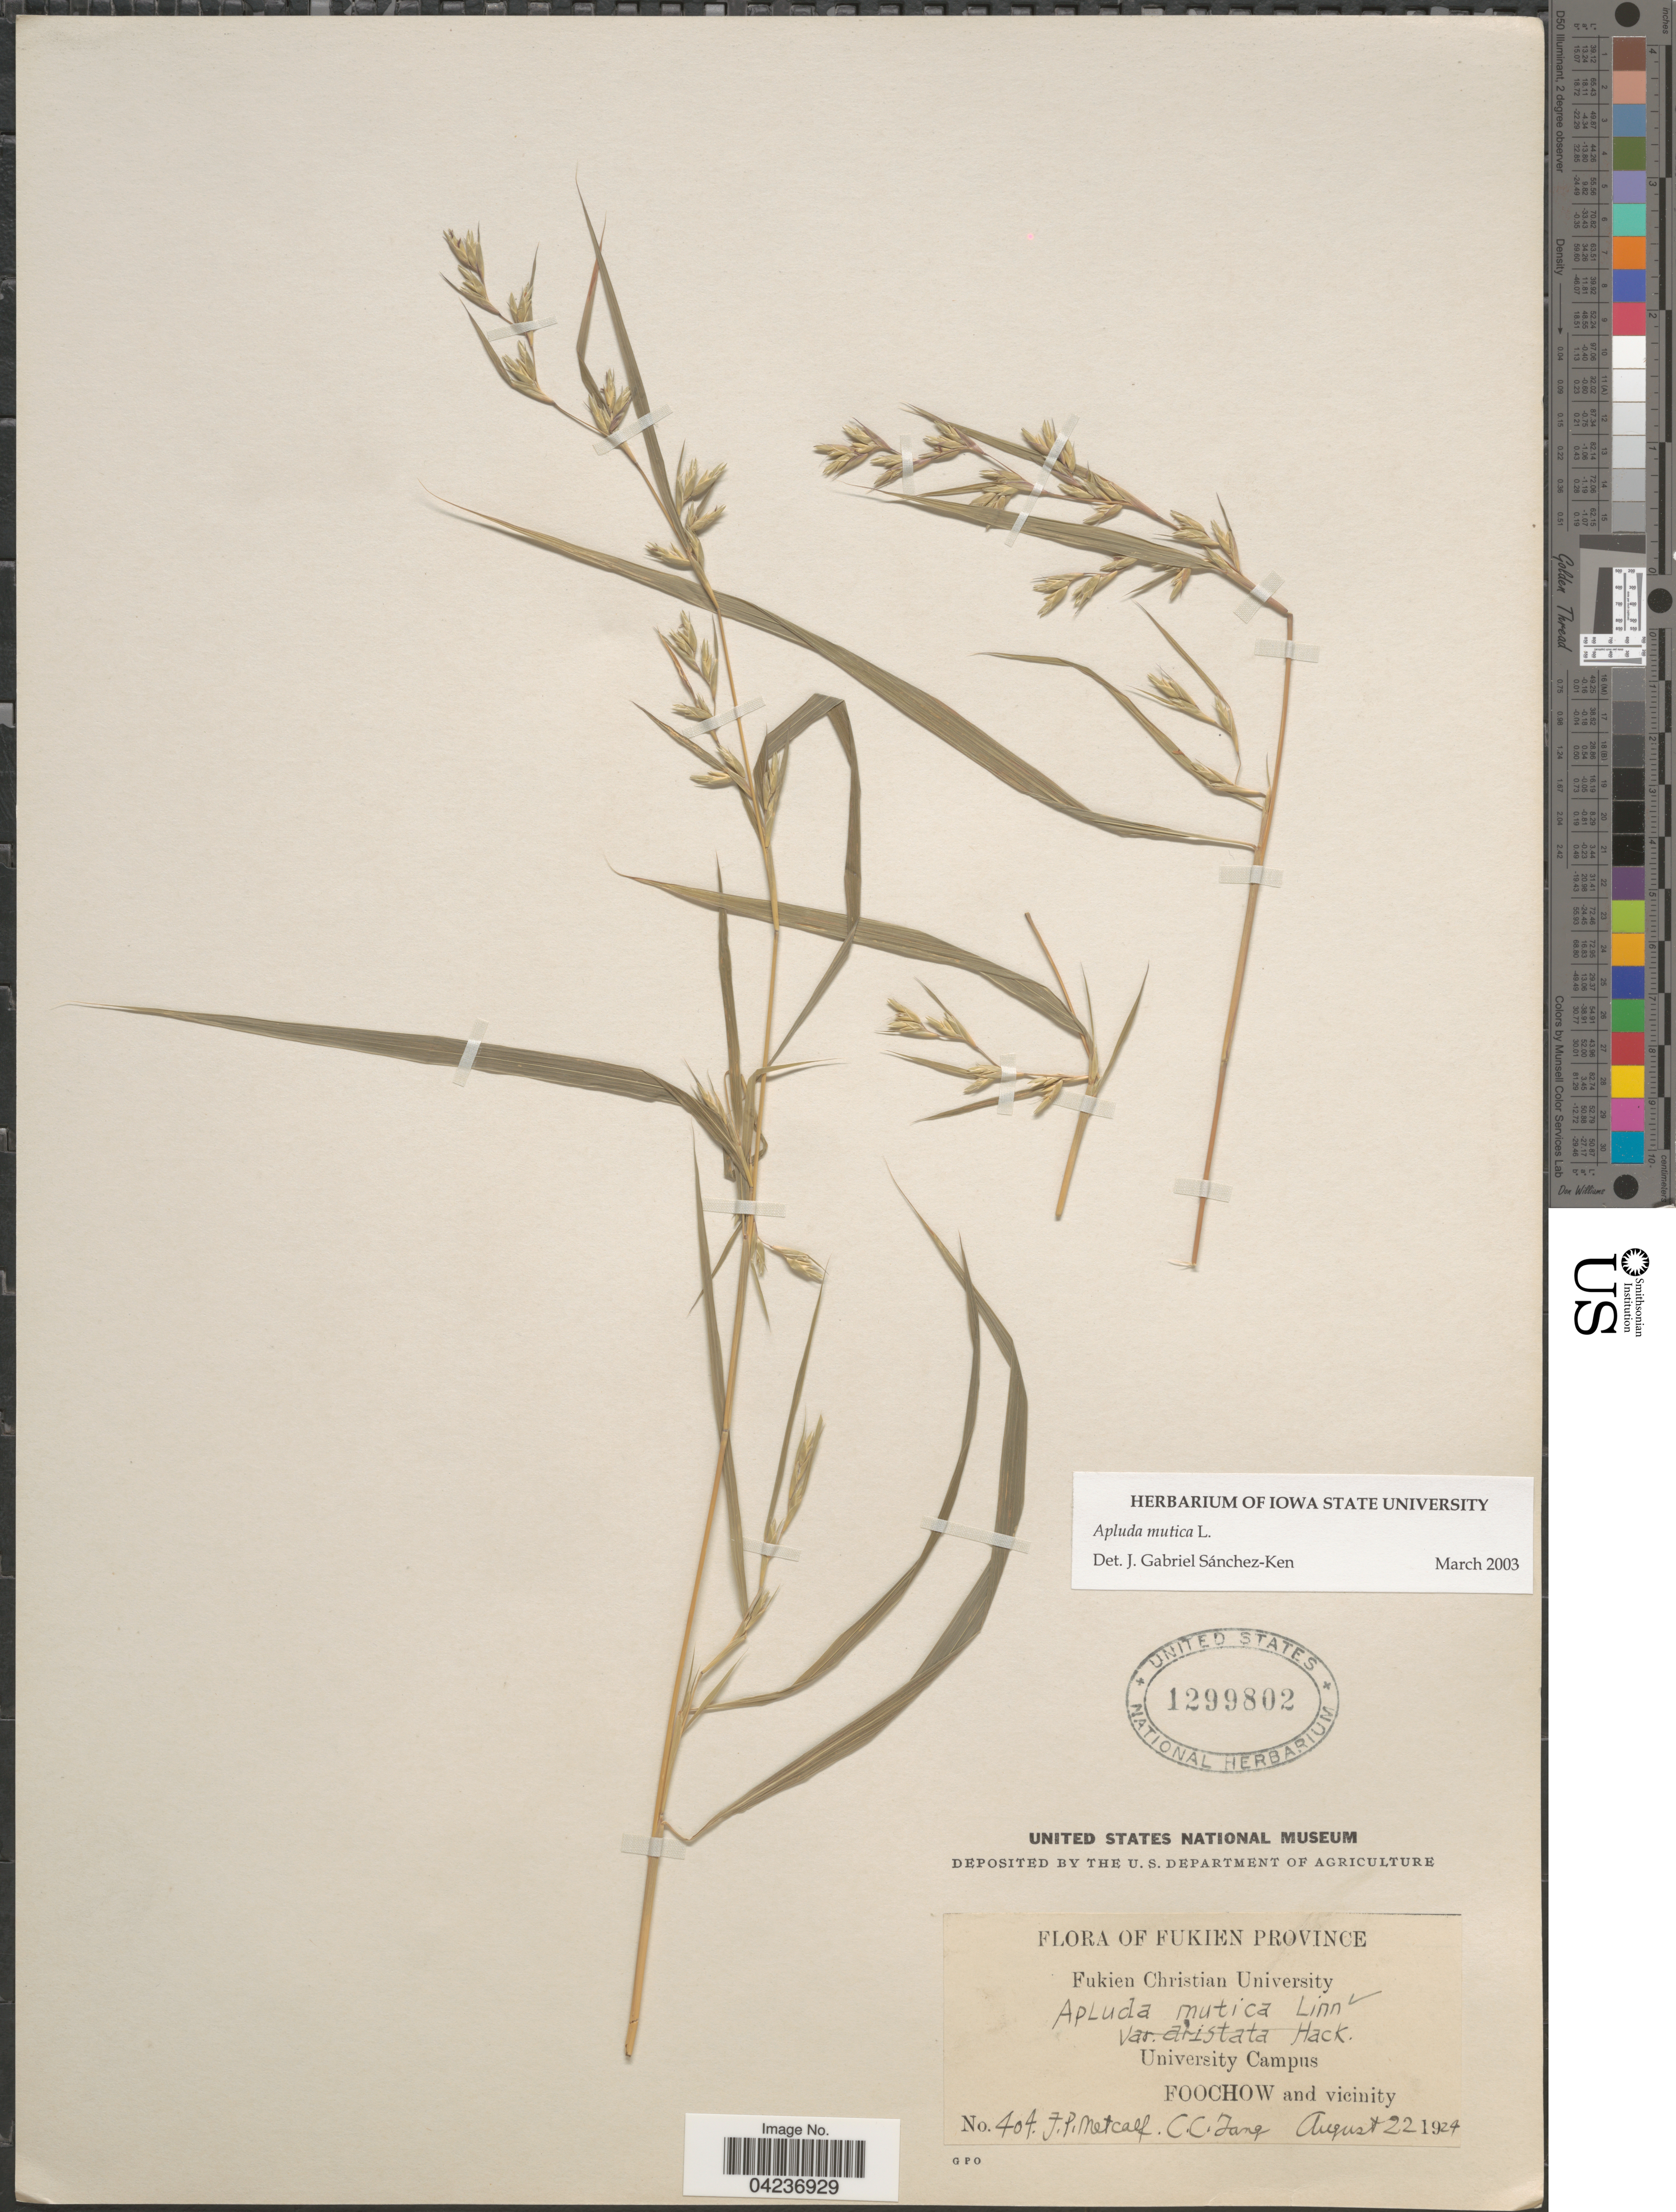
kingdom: Plantae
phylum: Tracheophyta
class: Liliopsida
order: Poales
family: Poaceae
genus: Apluda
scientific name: Apluda mutica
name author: L.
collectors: F. Metcalf & C. C. Tang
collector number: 404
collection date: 1924-08-22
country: China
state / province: Fujian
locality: Fukien Province. University Campus. Foochow and vicinity.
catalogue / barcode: US 1299802